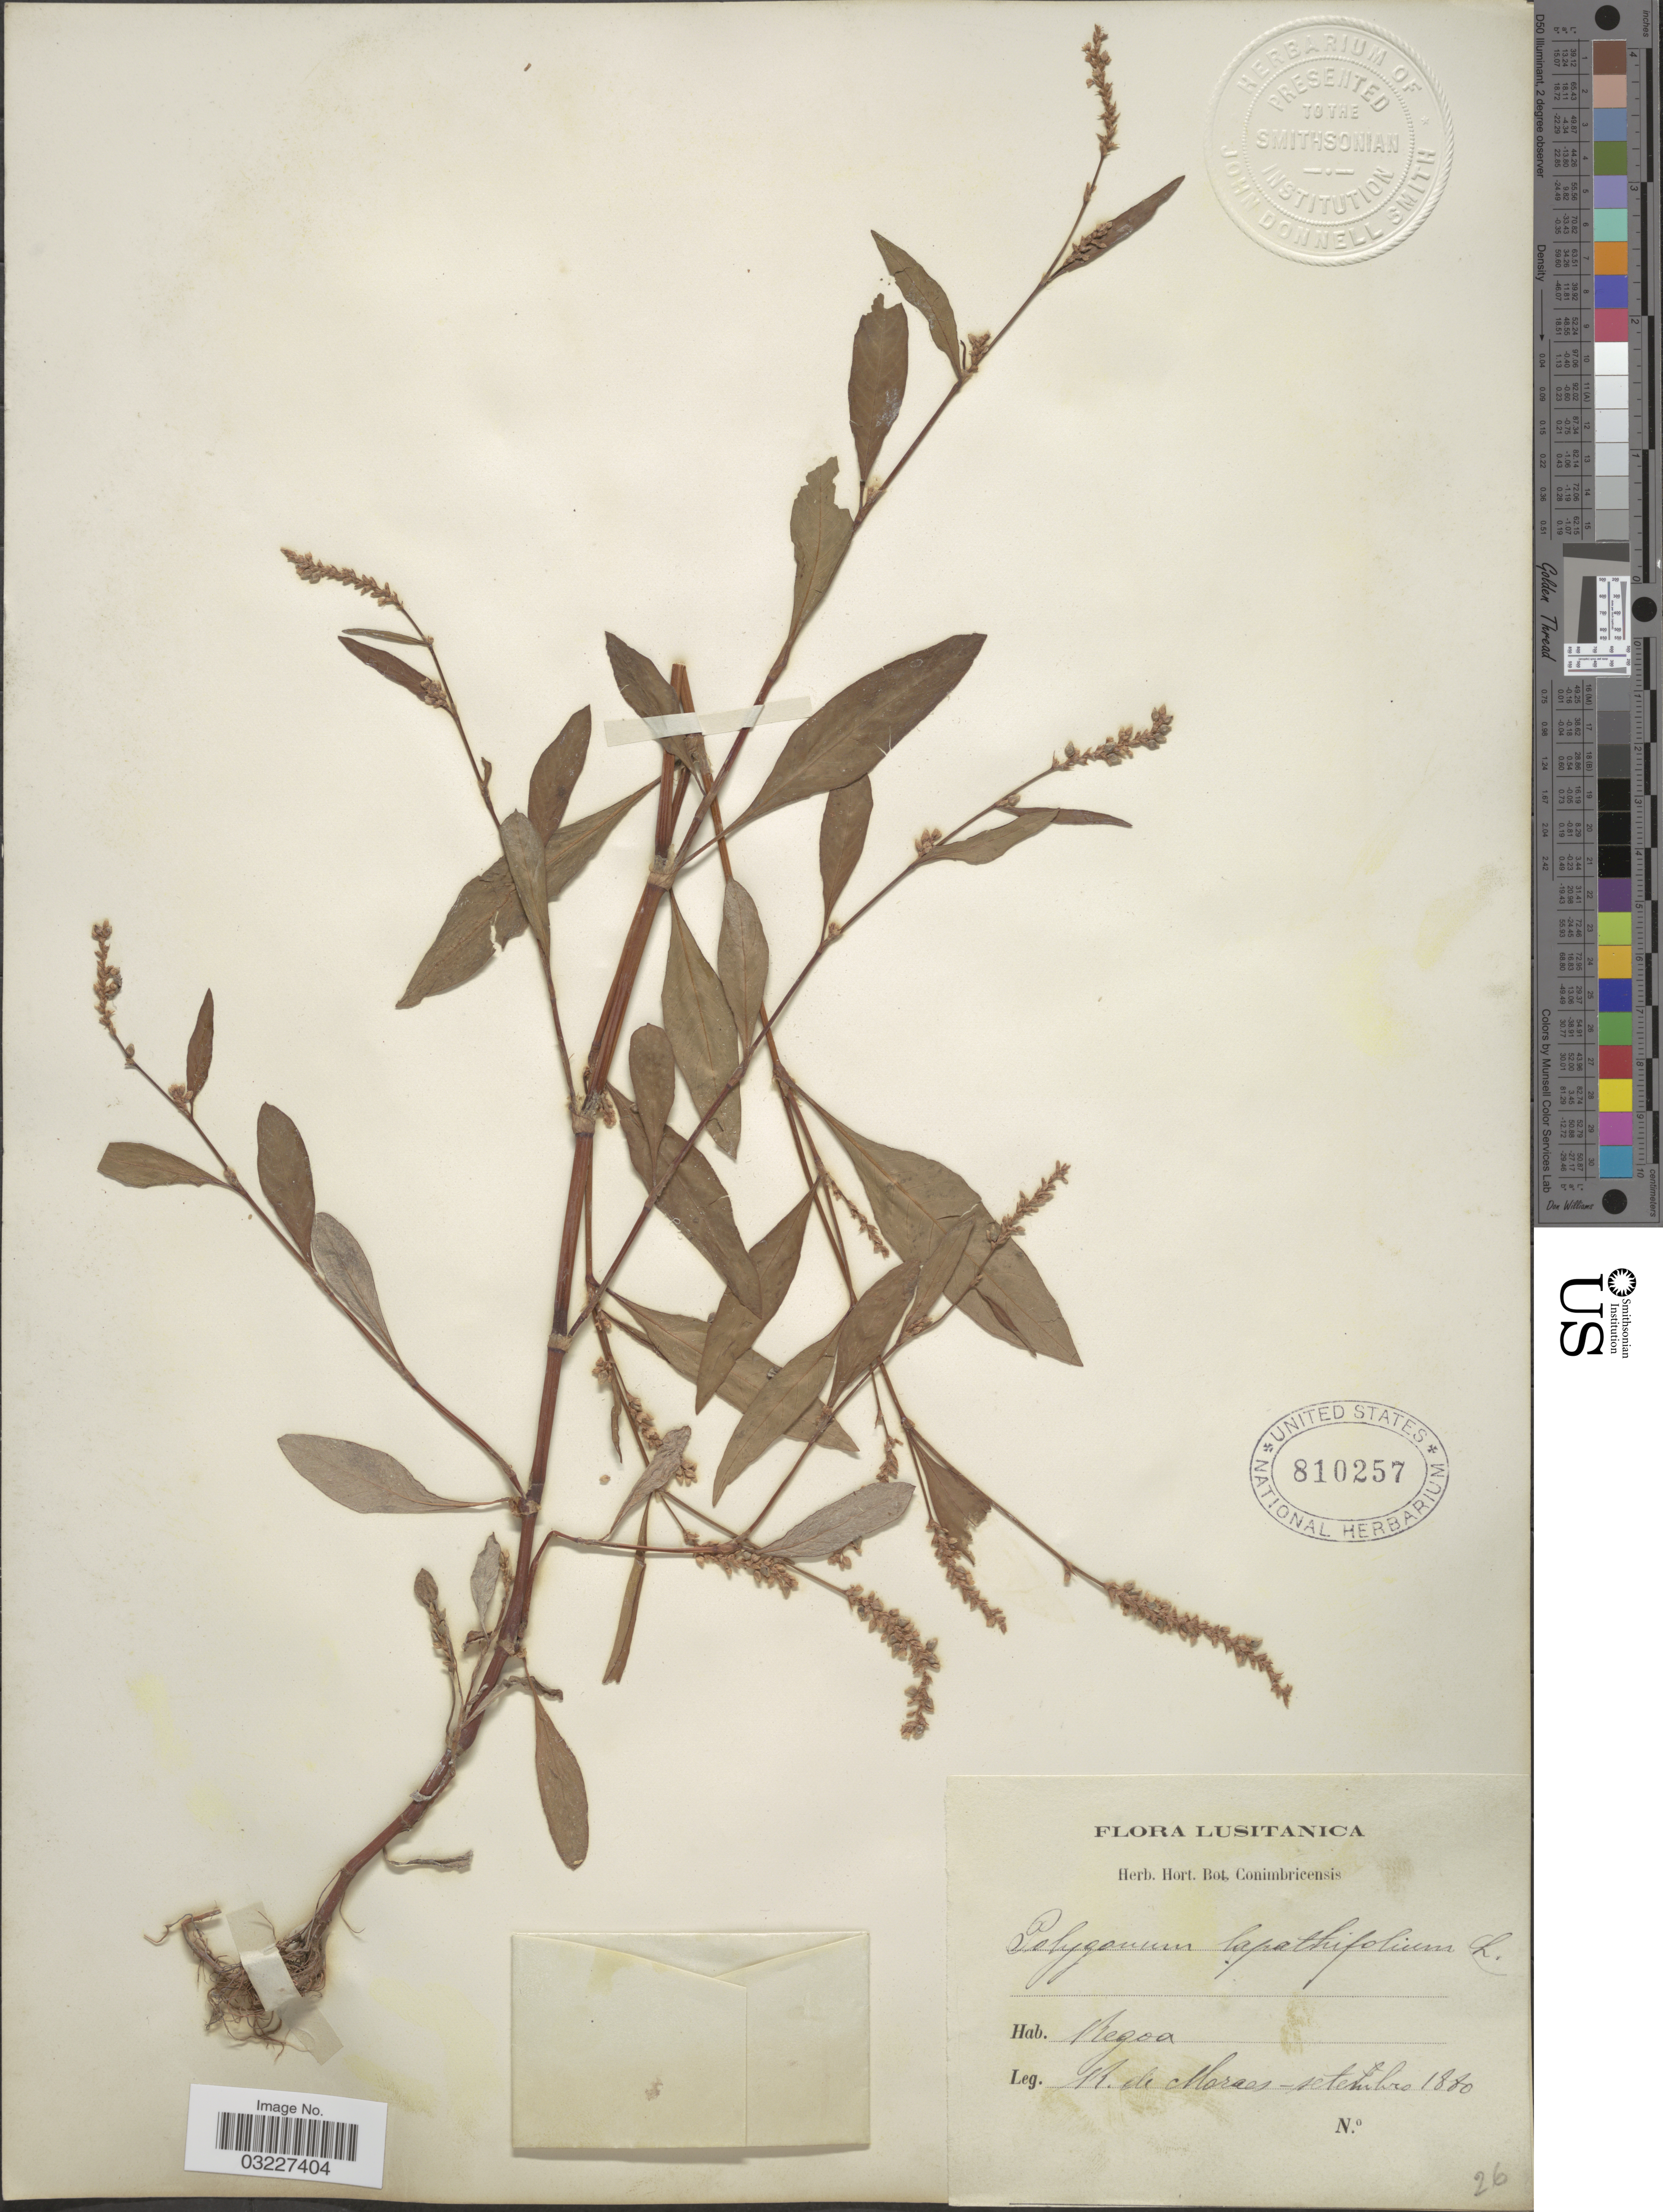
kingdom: Plantae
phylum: Tracheophyta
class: Magnoliopsida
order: Caryophyllales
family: Polygonaceae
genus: Polygonum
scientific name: Polygonum lapathifolium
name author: L.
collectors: R. Moraes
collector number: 26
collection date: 1880-09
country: Portugal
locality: Lusitanica. Regoa.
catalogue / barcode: US 810257